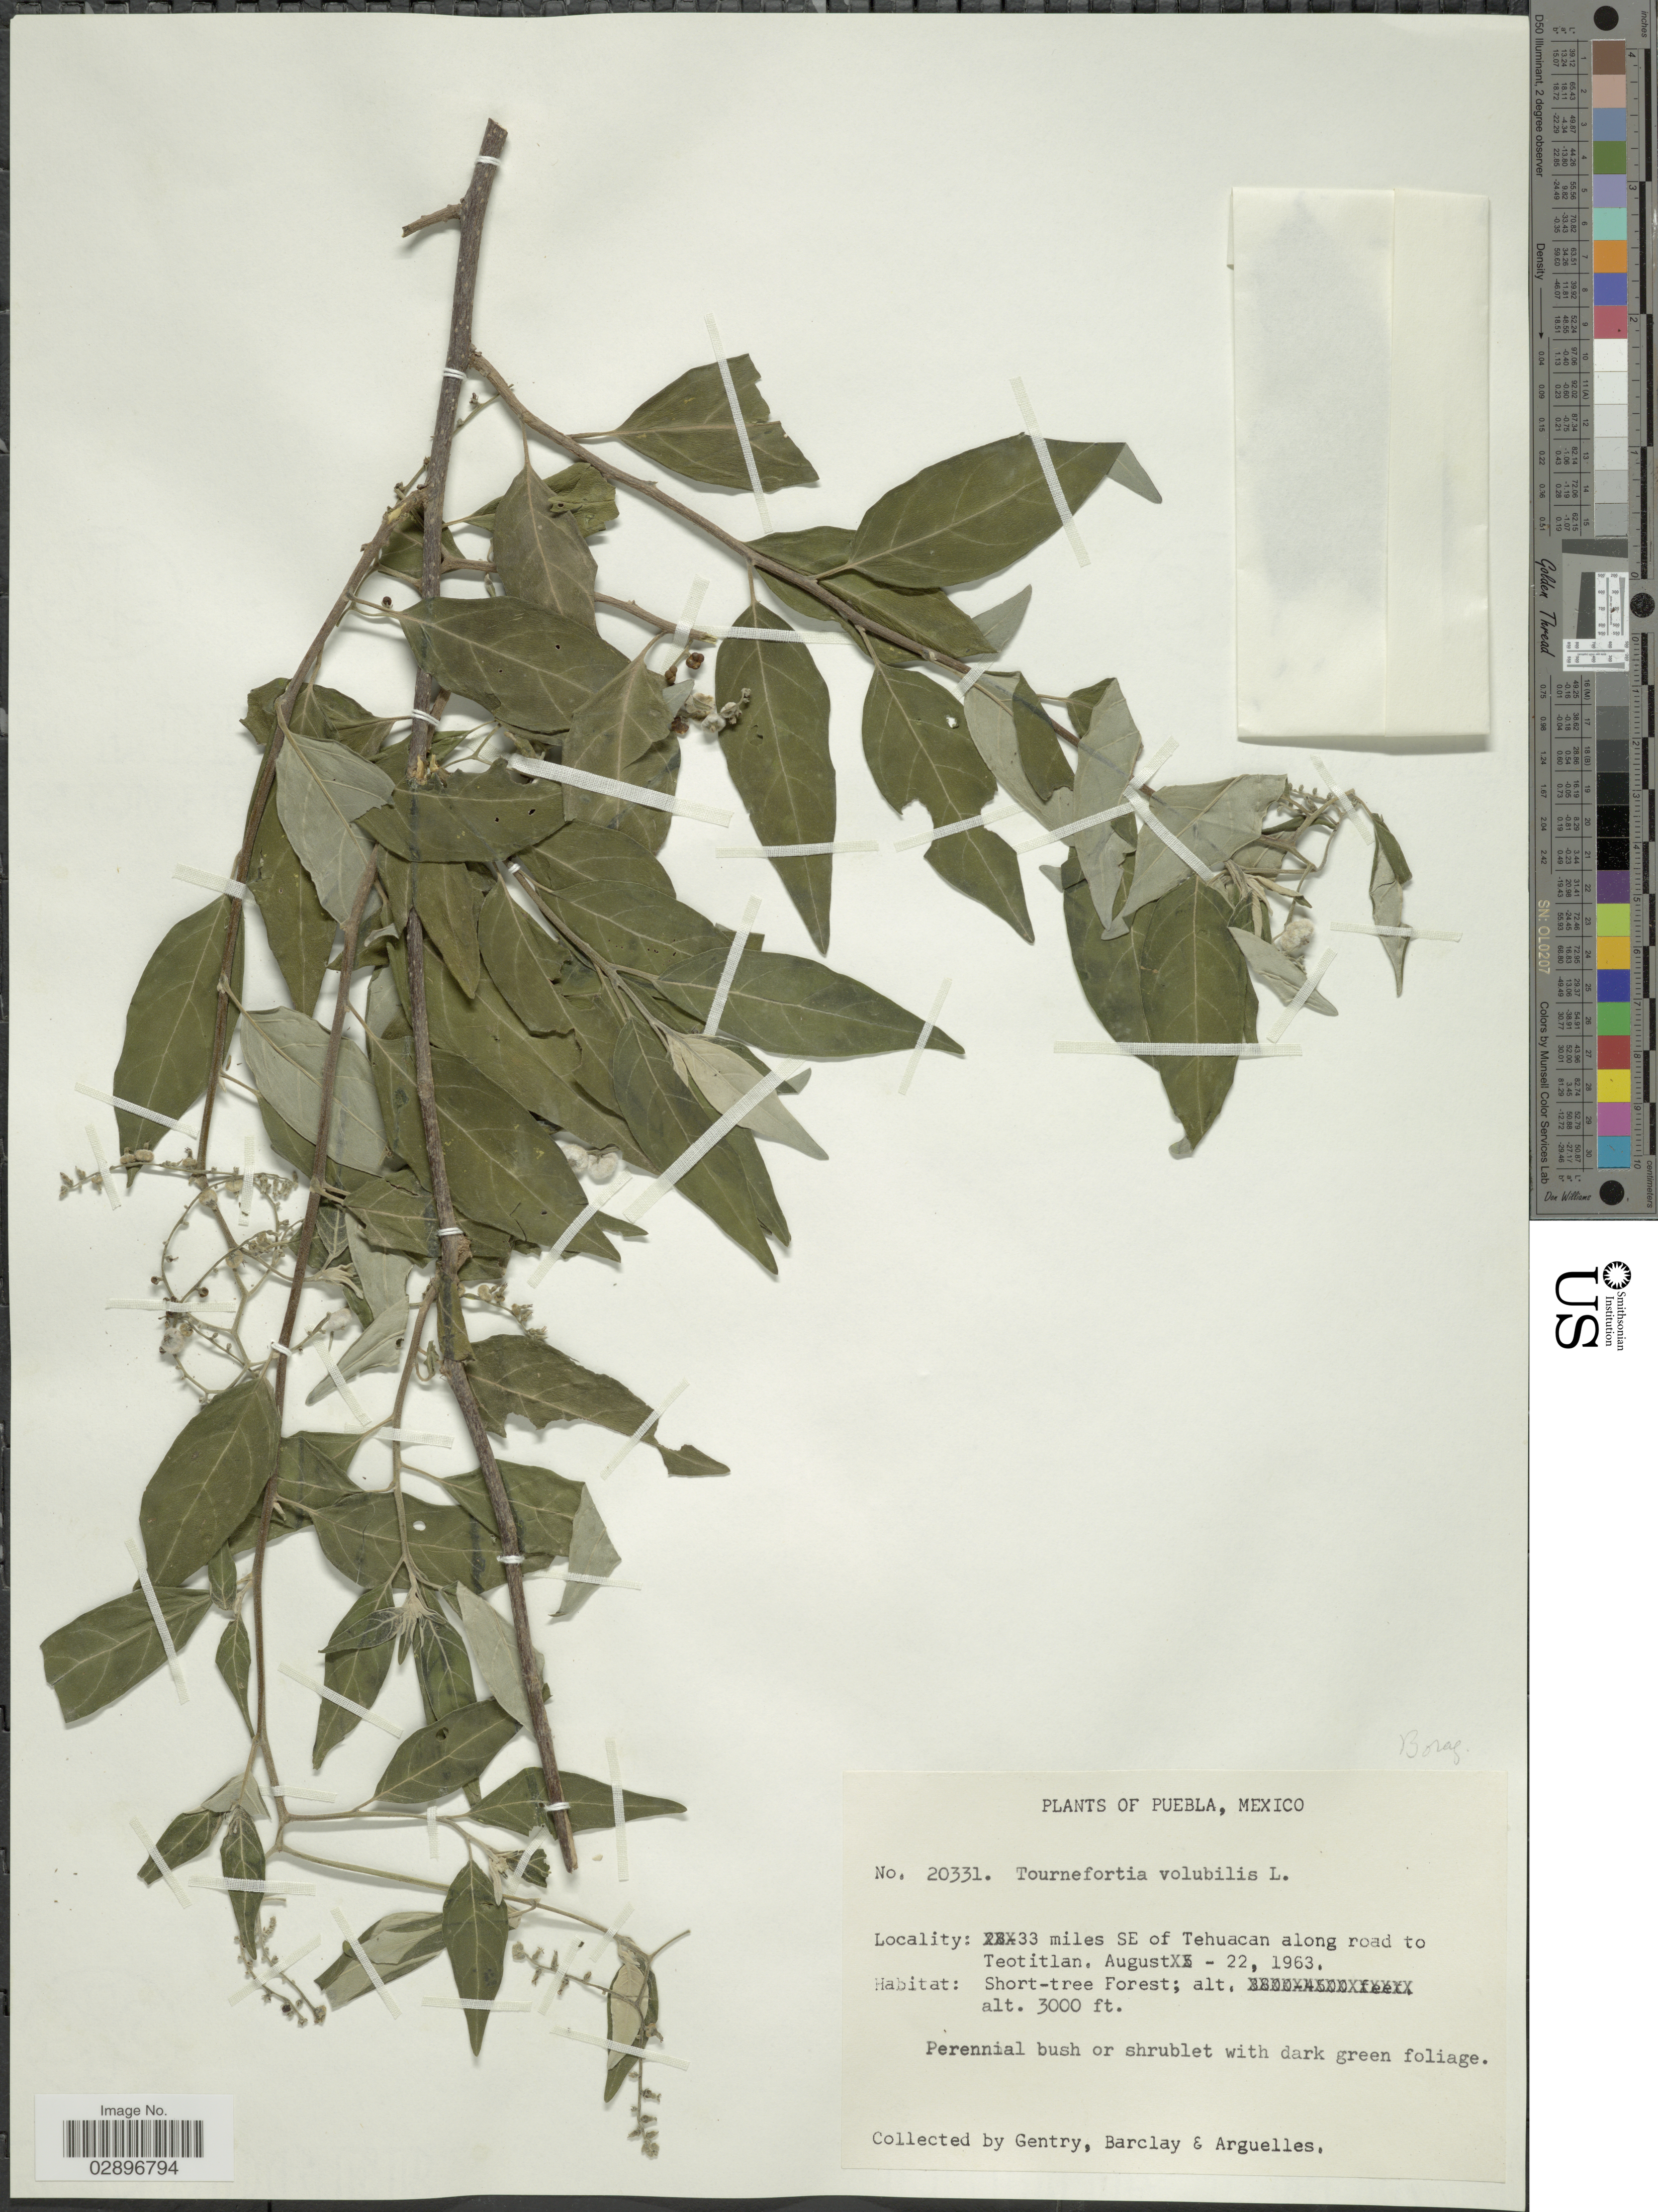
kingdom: Plantae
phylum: Tracheophyta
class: Magnoliopsida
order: Boraginales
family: Heliotropiaceae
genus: Tournefortia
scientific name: Tournefortia potosina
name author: Standl.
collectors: Gentry, --, -- Barclay & Arguelles, --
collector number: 20331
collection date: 1963-08-22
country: Mexico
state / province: Puebla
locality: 33 miles SE of Tehuacan along road to Teotitlan.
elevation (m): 914